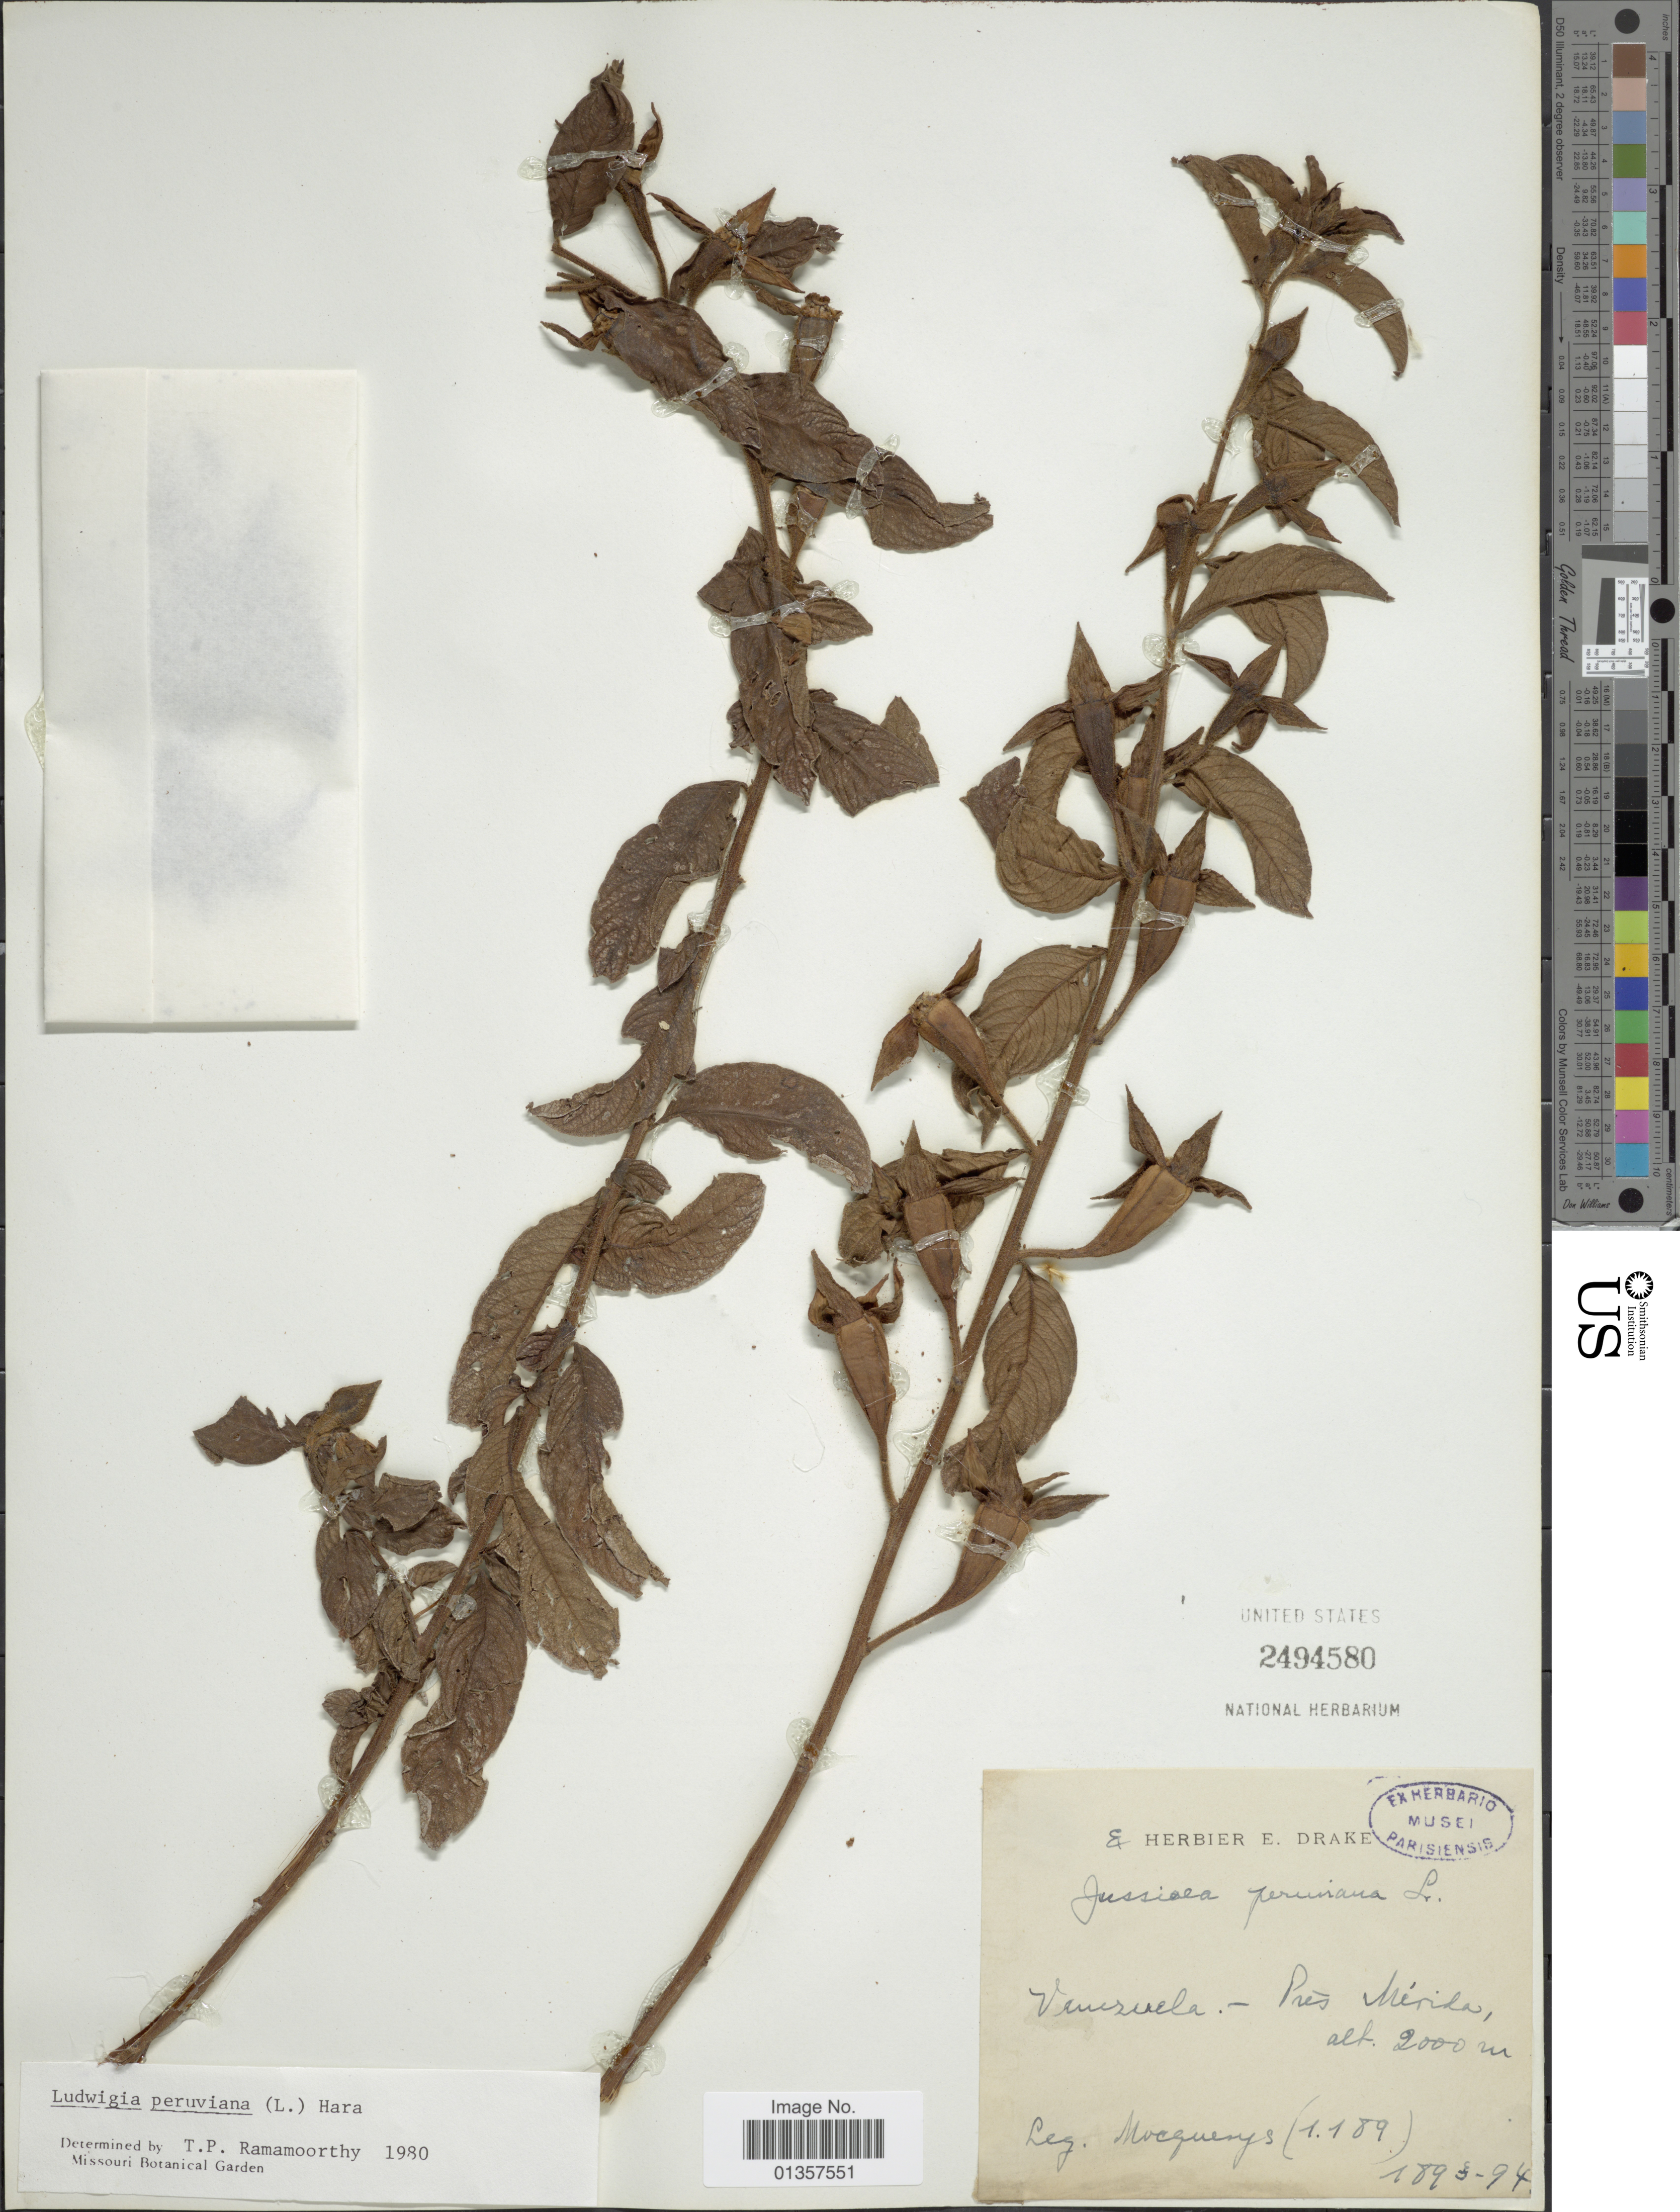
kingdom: Plantae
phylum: Tracheophyta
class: Magnoliopsida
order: Myrtales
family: Onagraceae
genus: Ludwigia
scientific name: Ludwigia peruviana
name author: (L.) H. Hara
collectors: A. Mocquerys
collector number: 1189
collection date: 1893/1894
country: Venezuela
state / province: Mérida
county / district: Libertador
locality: Mérida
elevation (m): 2000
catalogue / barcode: US 2494580